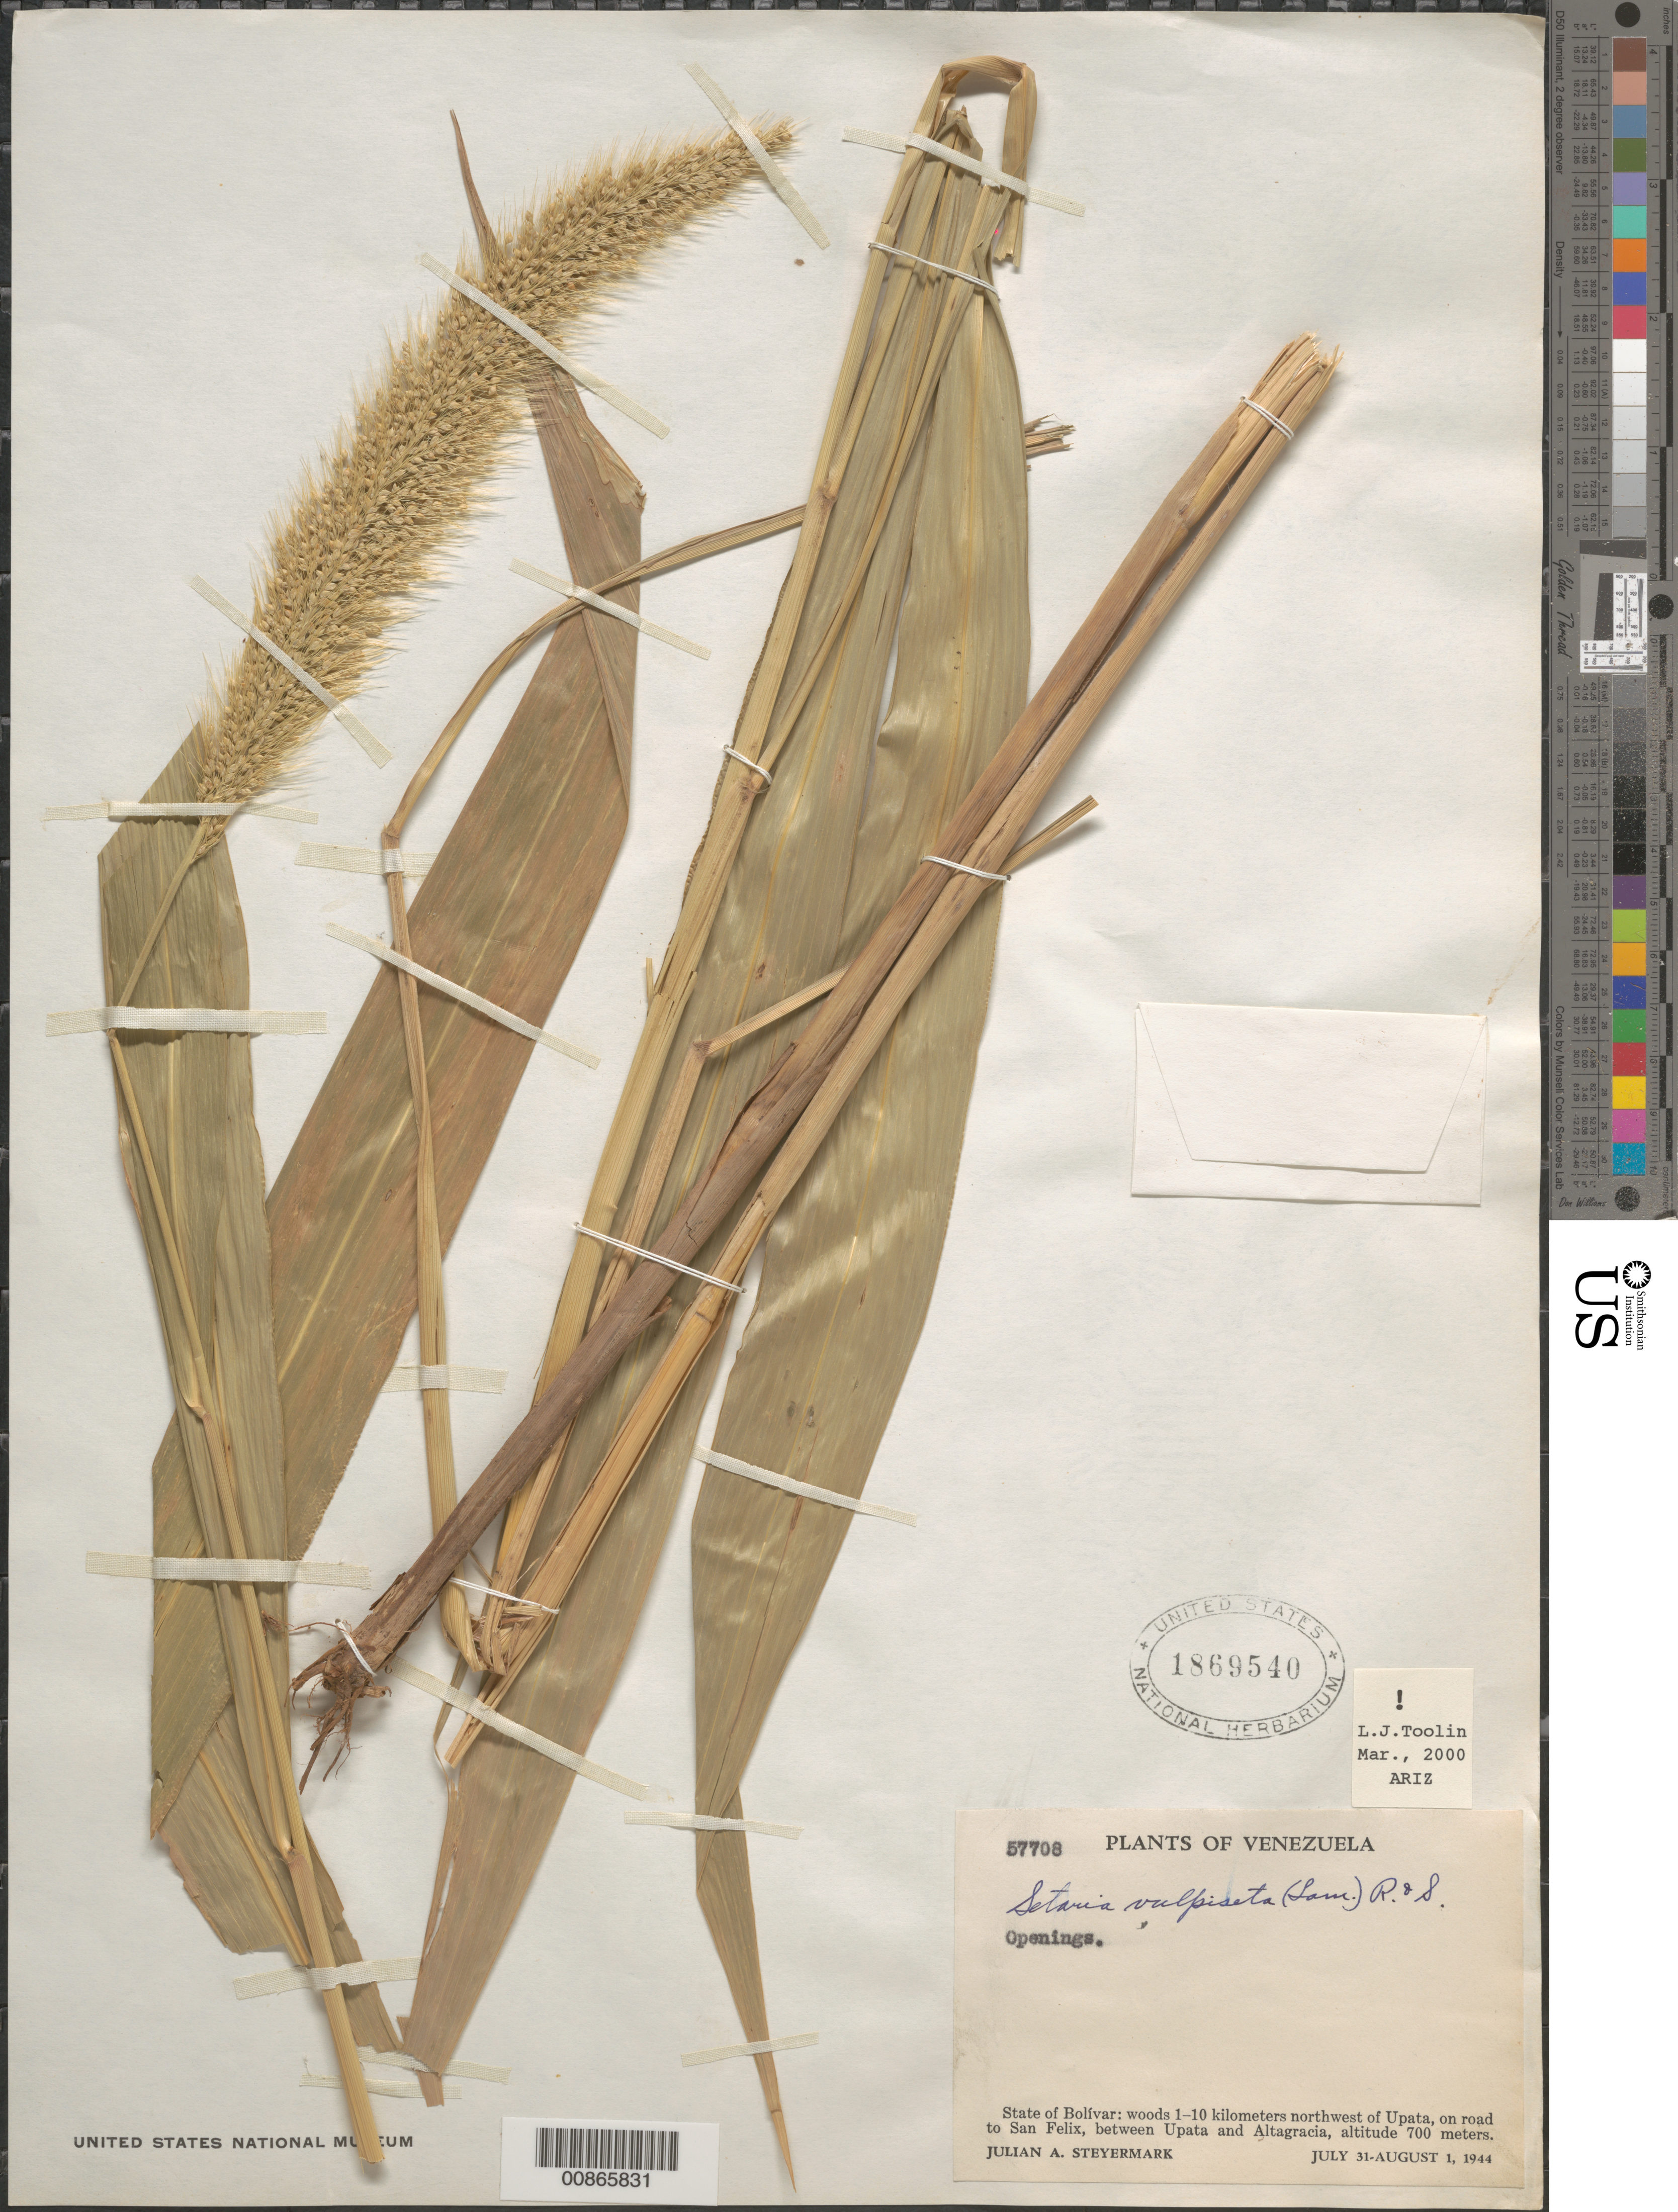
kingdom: Plantae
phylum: Tracheophyta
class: Liliopsida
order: Poales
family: Poaceae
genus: Setaria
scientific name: Setaria vulpiseta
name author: (Lam.) Roem. & Schult.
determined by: Toolin, L. J.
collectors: J. Steyermark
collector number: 57708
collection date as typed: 31-Jul-44 to 1-Aug-44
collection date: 1944-07-31/1944-08-01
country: Venezuela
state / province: Bolívar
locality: Upata, 1-10 km NW of on road to San Felix, between Upata and Altagracia; Rio Upata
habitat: Openings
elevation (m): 700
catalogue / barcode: US 1869540